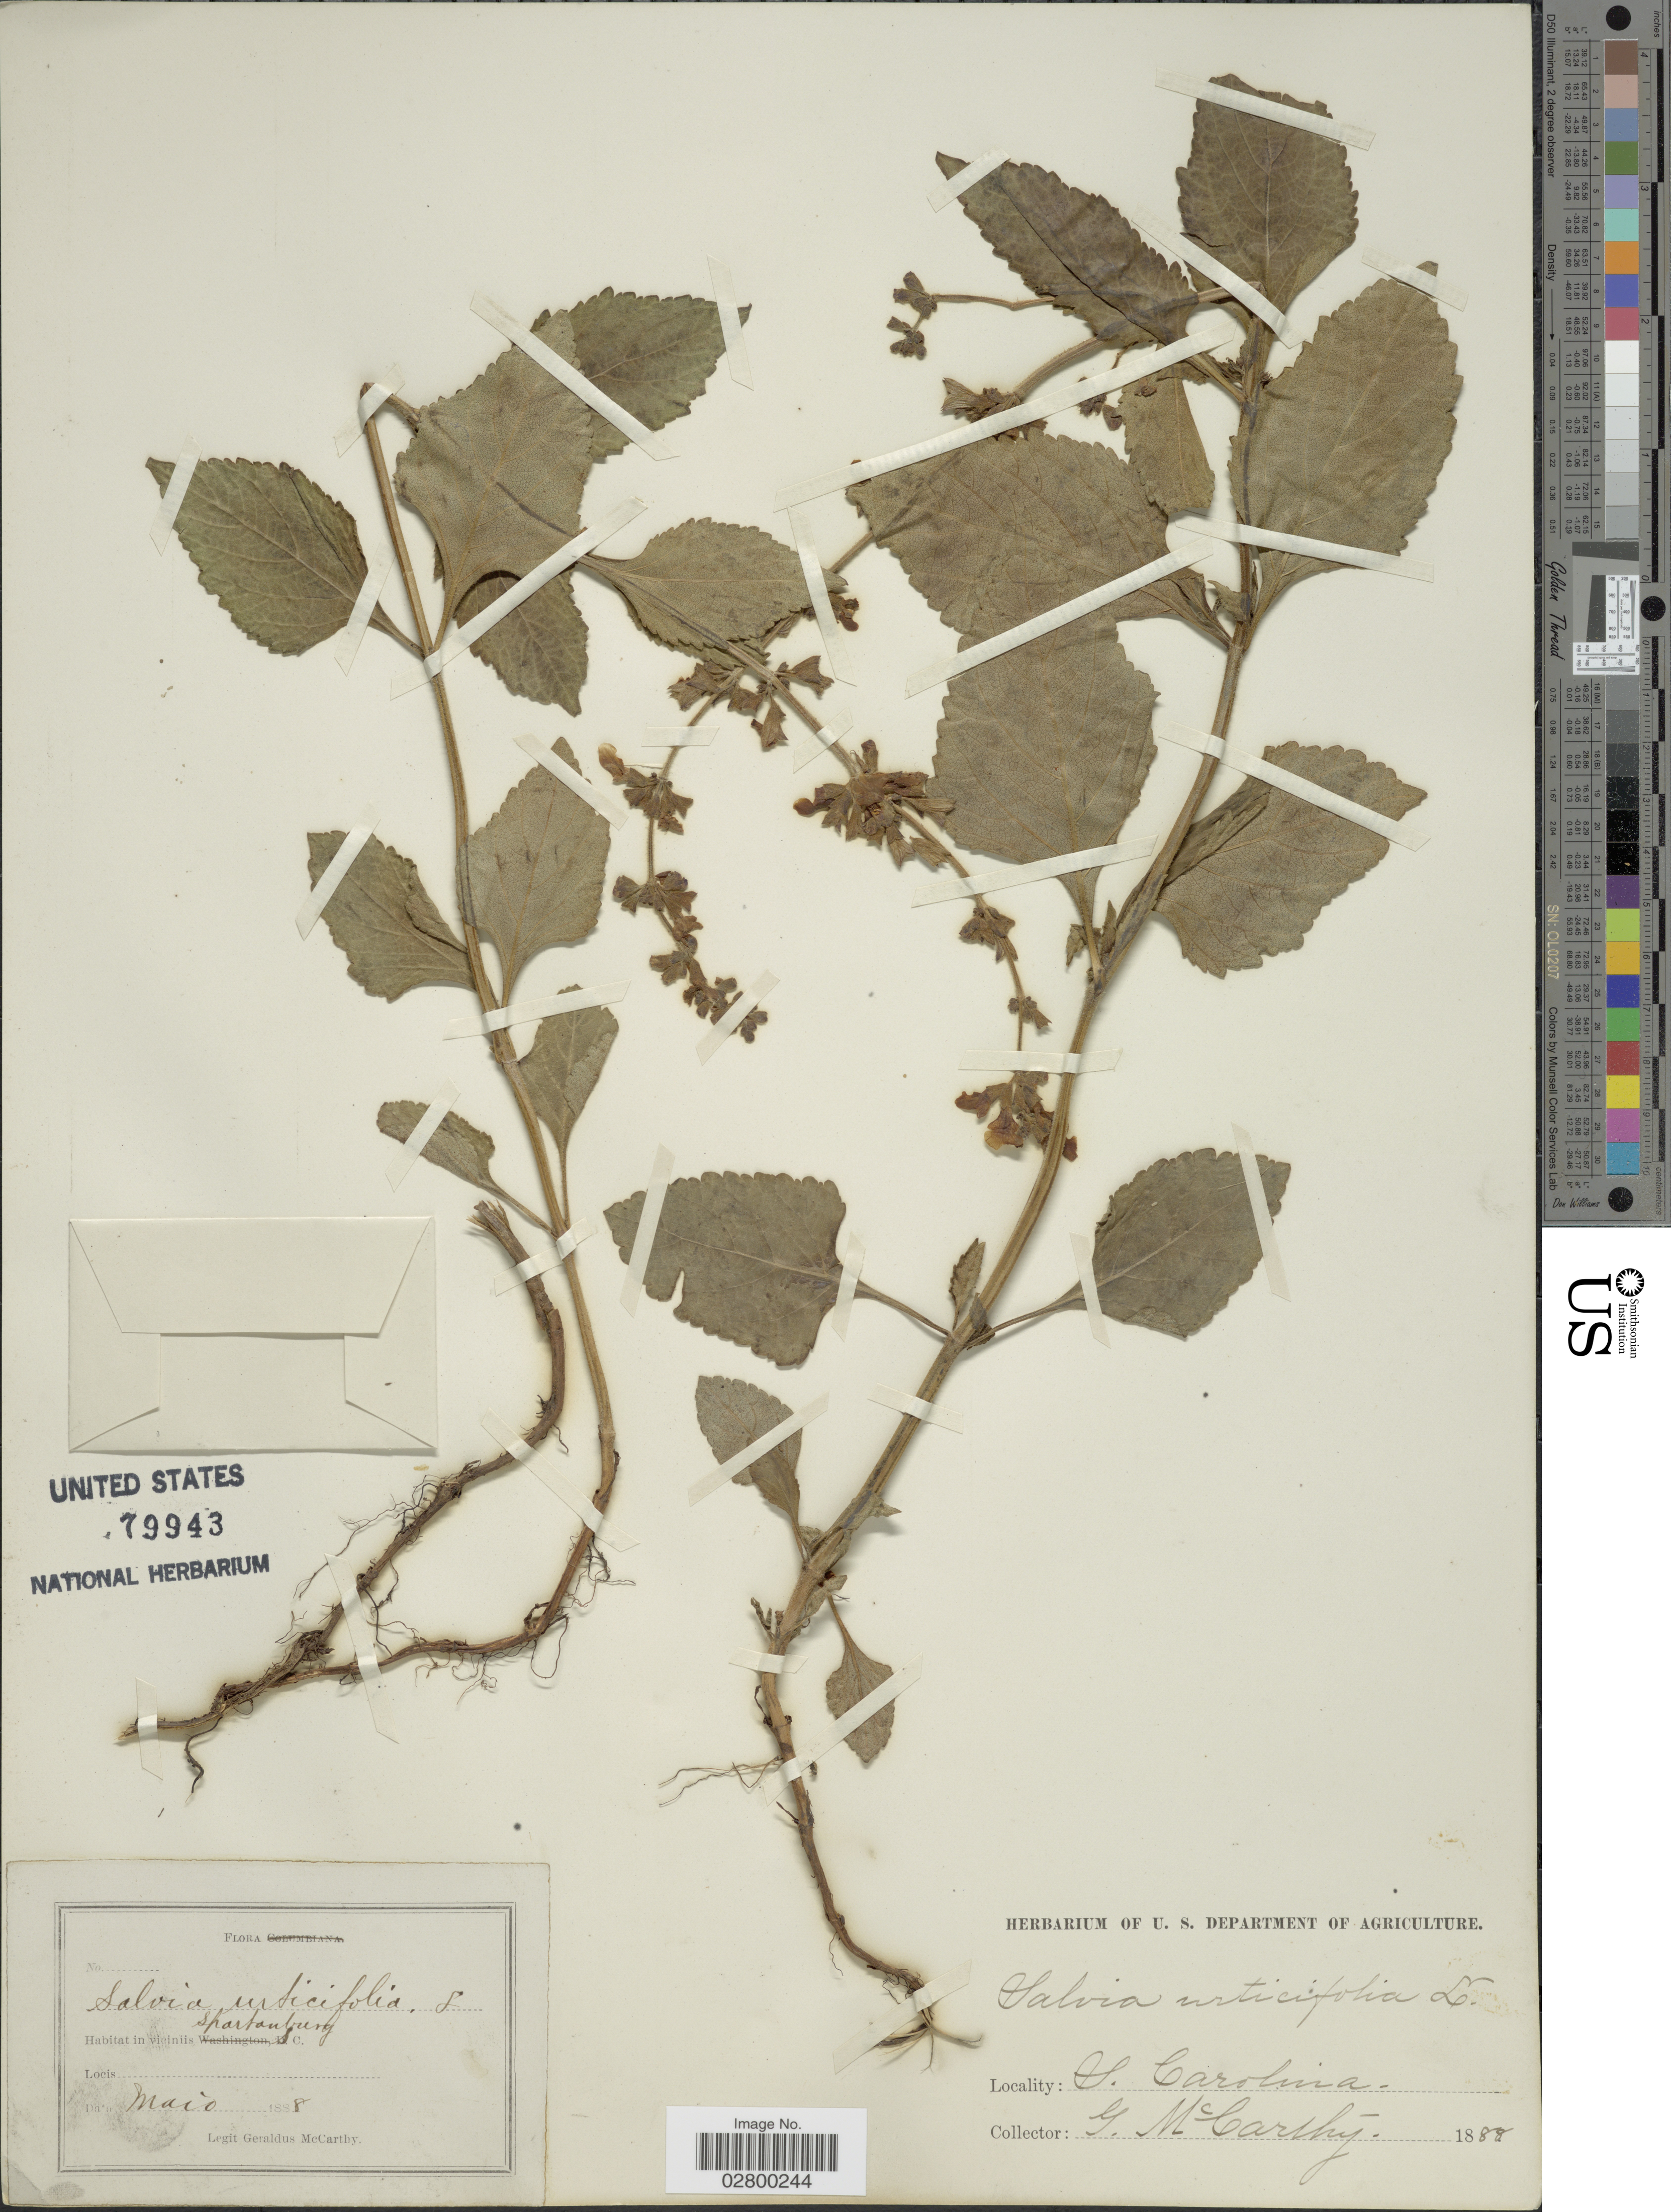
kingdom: Plantae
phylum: Tracheophyta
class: Magnoliopsida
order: Lamiales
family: Lamiaceae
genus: Salvia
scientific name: Salvia urticifolia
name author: L.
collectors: M. McCarthy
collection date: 1888-05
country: United States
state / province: South Carolina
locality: In viciniis Spartanburg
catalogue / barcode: US 79943